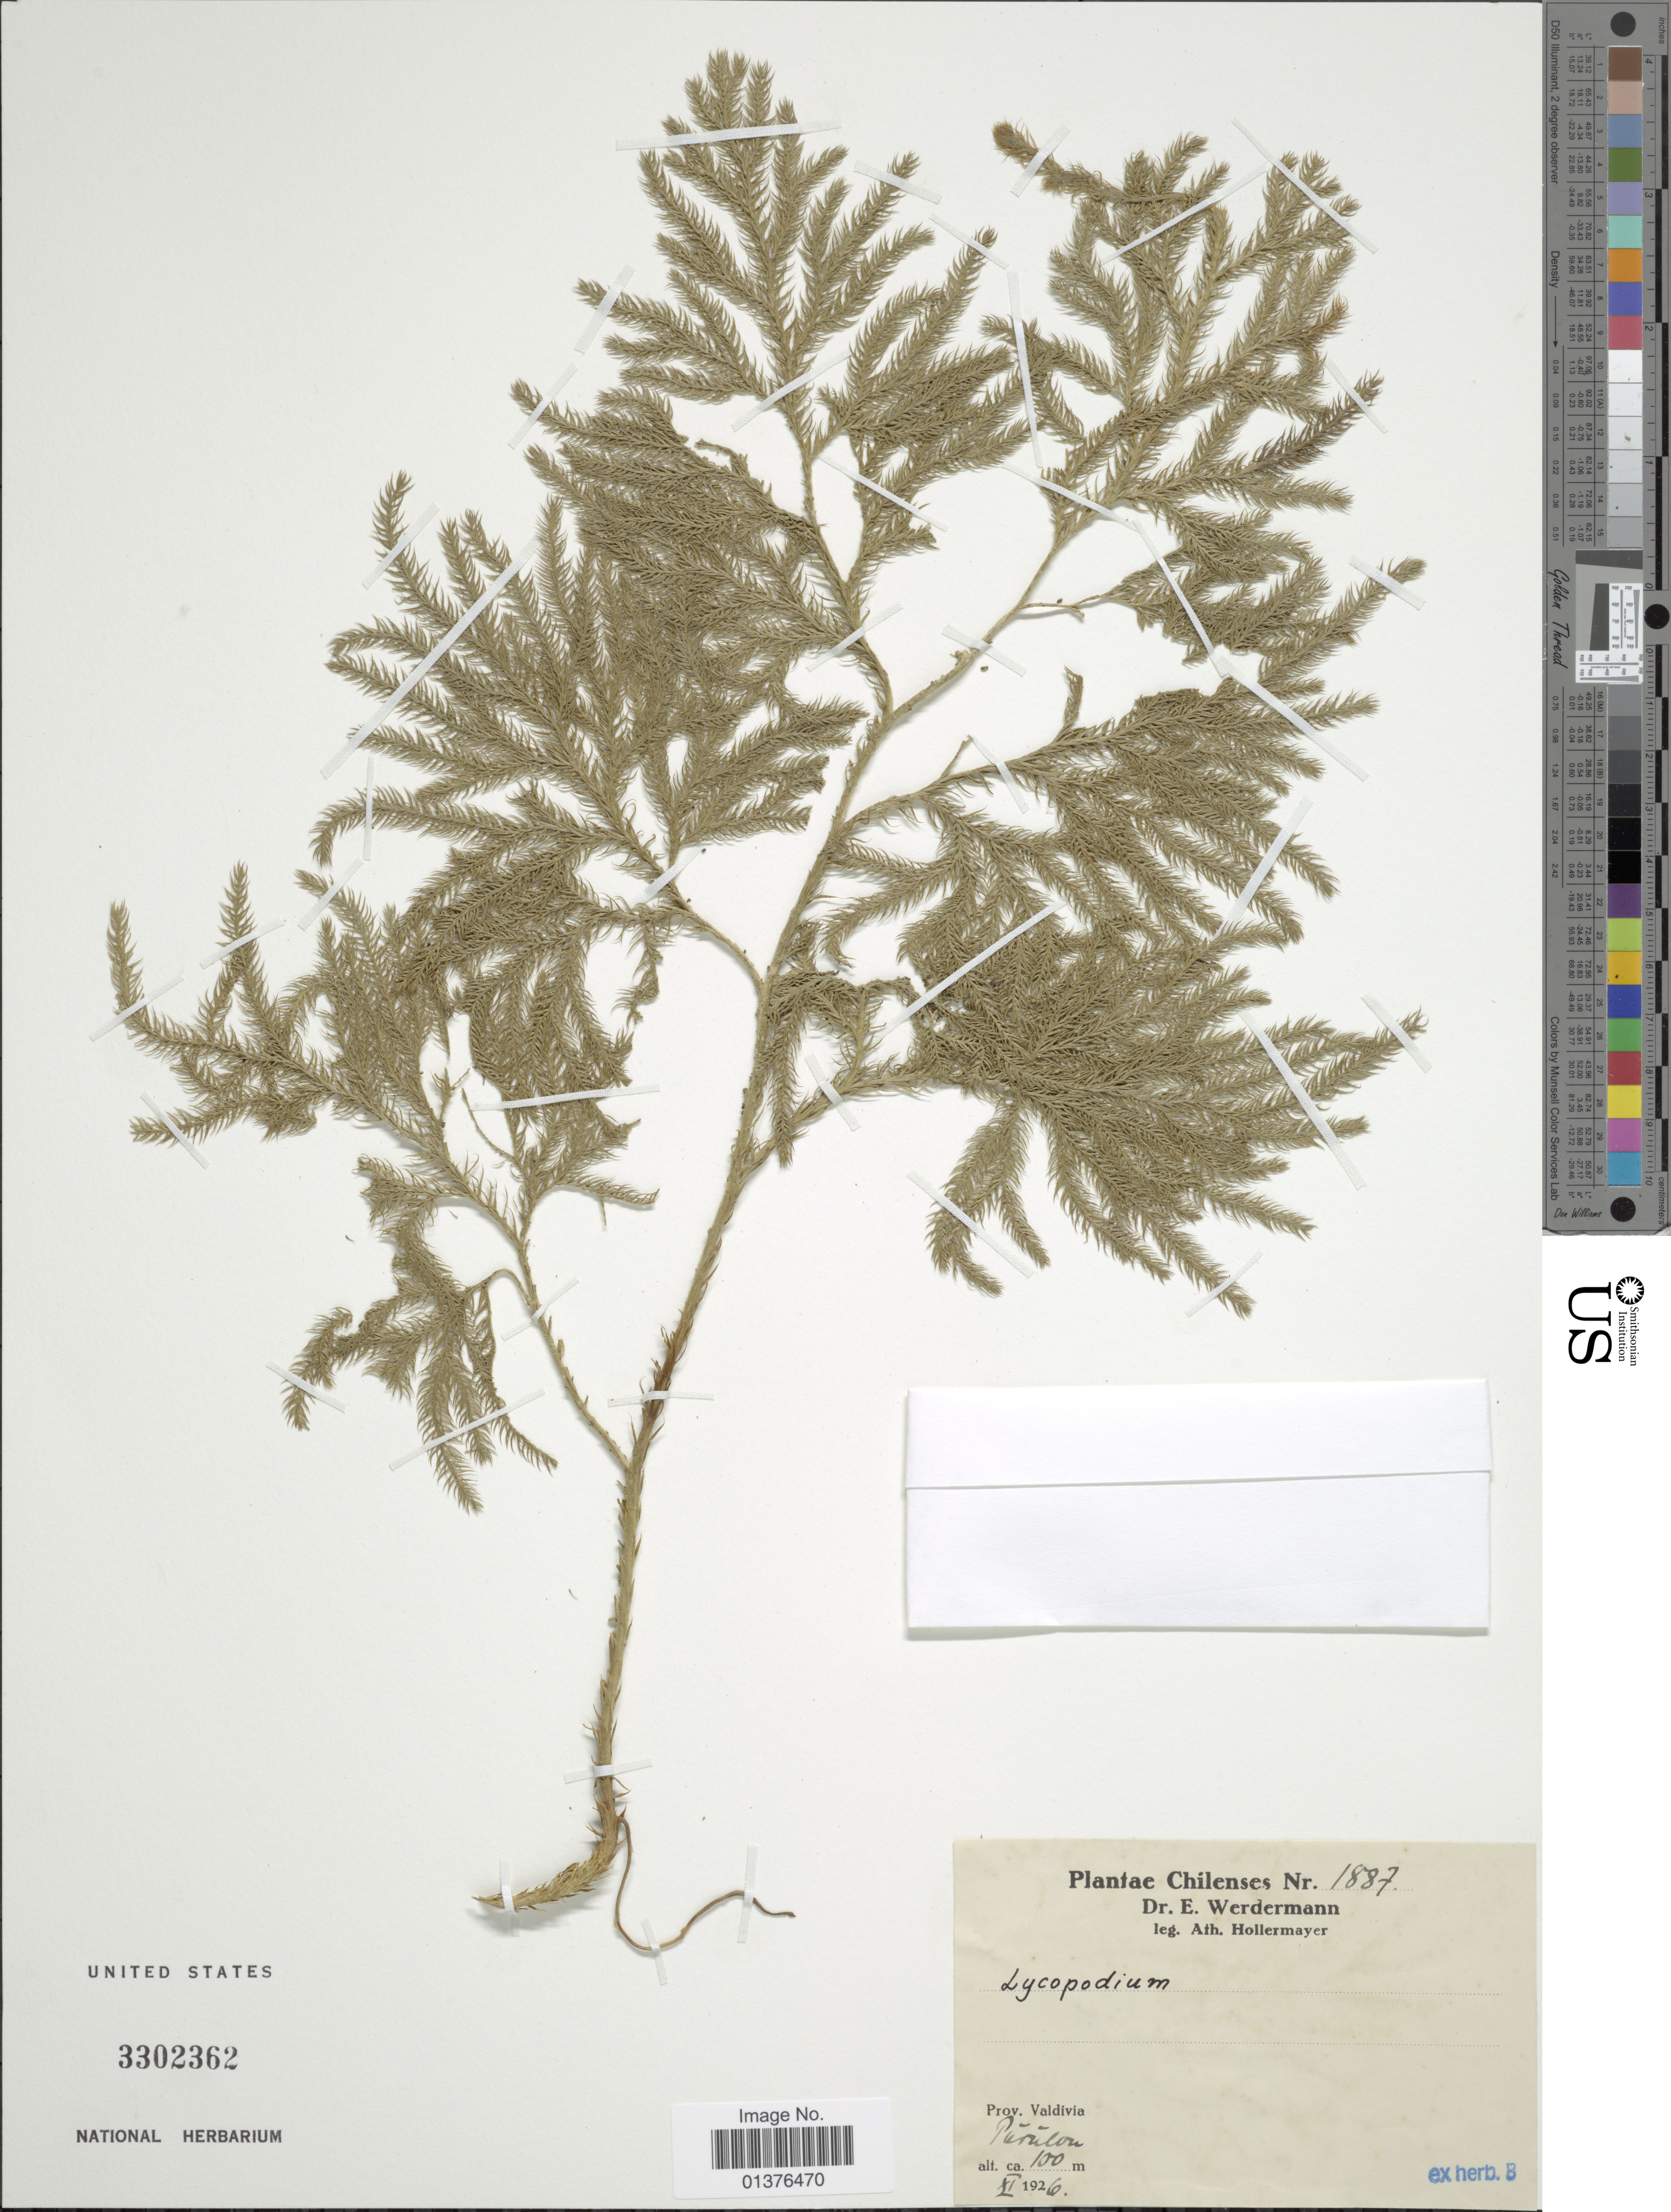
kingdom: Plantae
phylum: Tracheophyta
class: Lycopodiopsida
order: Lycopodiales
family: Lycopodiaceae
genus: Austrolycopodium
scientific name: Austrolycopodium erectum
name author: (Phil.) Holub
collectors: A. Hollermayer & E. Werdermann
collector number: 1887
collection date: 1926-11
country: Chile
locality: Prov. Validivia Purulón.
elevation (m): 100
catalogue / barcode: US 3302362